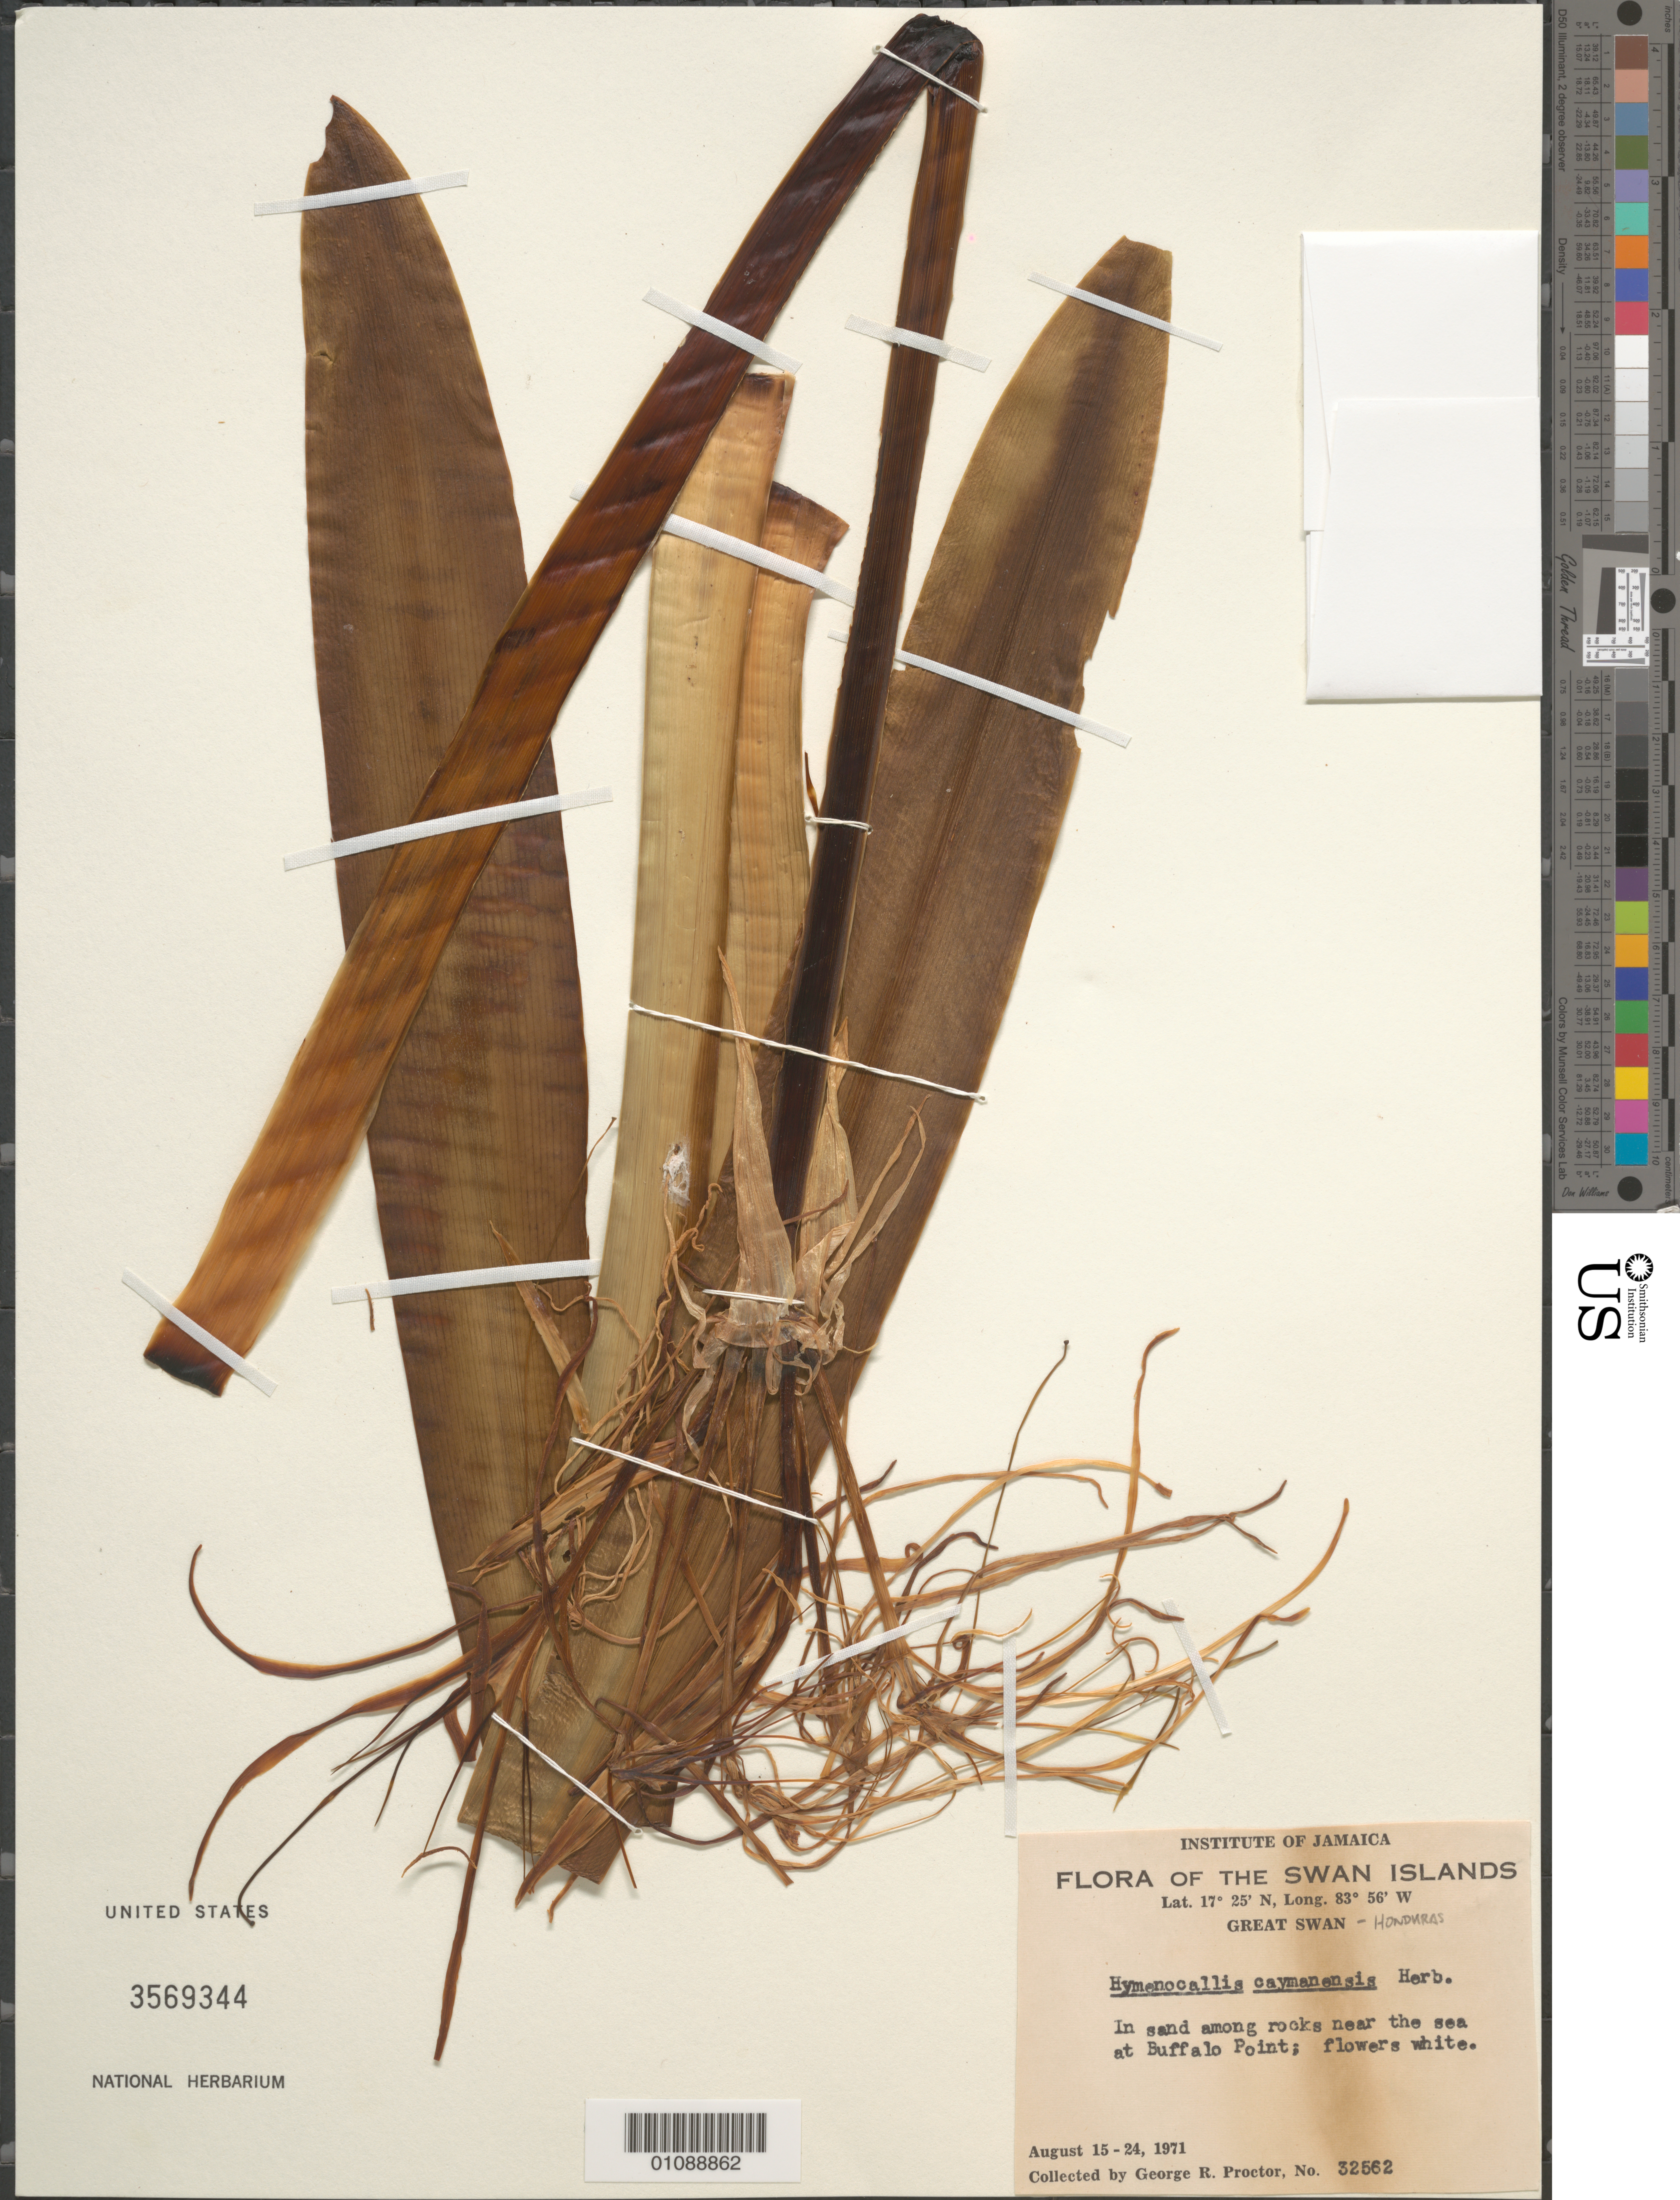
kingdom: Plantae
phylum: Tracheophyta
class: Liliopsida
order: Asparagales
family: Amaryllidaceae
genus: Hymenocallis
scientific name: Hymenocallis caymanensis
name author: Herb.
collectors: G. R. Proctor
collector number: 32562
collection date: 1971-08-15/1971-08-24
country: Honduras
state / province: Islas de la Bahía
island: Great Swan Island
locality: Near the sea at Buffalo Point, Great Swan.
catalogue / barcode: US 3569344